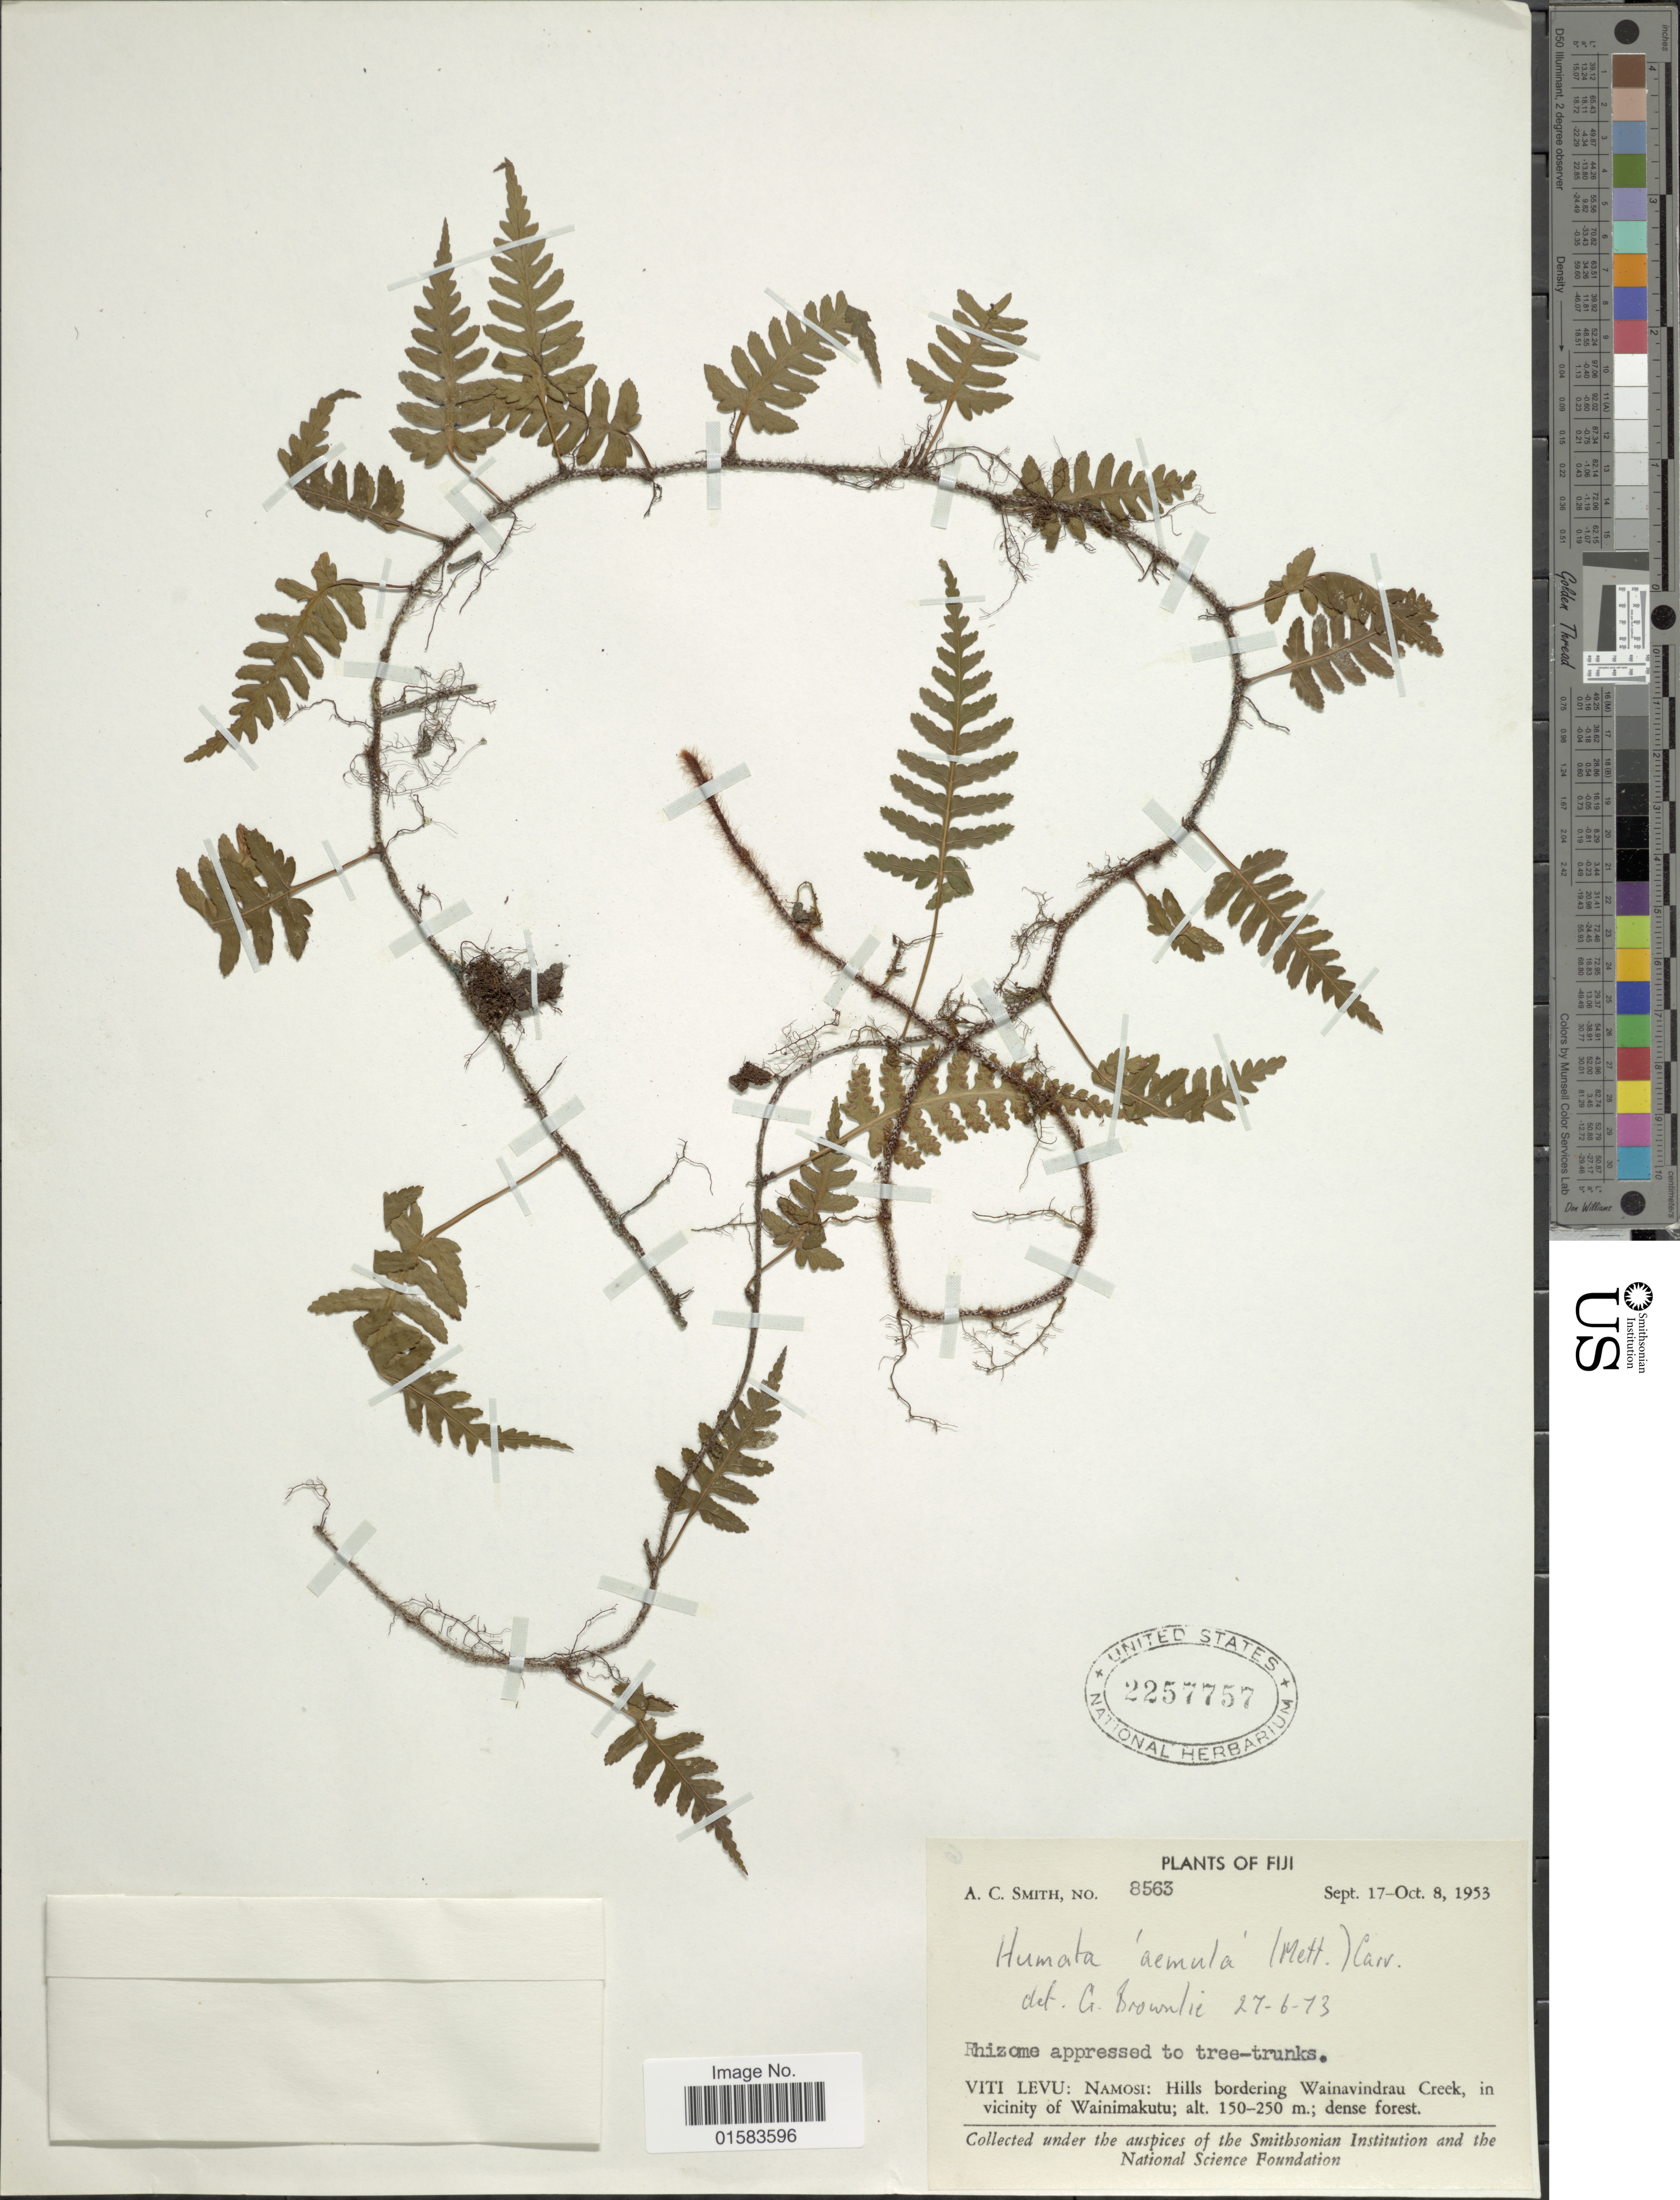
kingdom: Plantae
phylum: Tracheophyta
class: Polypodiopsida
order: Polypodiales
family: Davalliaceae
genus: Davallia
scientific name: Davallia sessilifolia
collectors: A. C. Smith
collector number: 8563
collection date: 1953-09-17/1953-10-08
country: Fiji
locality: Viti Levu: Namosi: Hills bordering Wainavindrau Creek, in vicinity of Wainimakutu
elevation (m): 150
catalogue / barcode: US 2257757